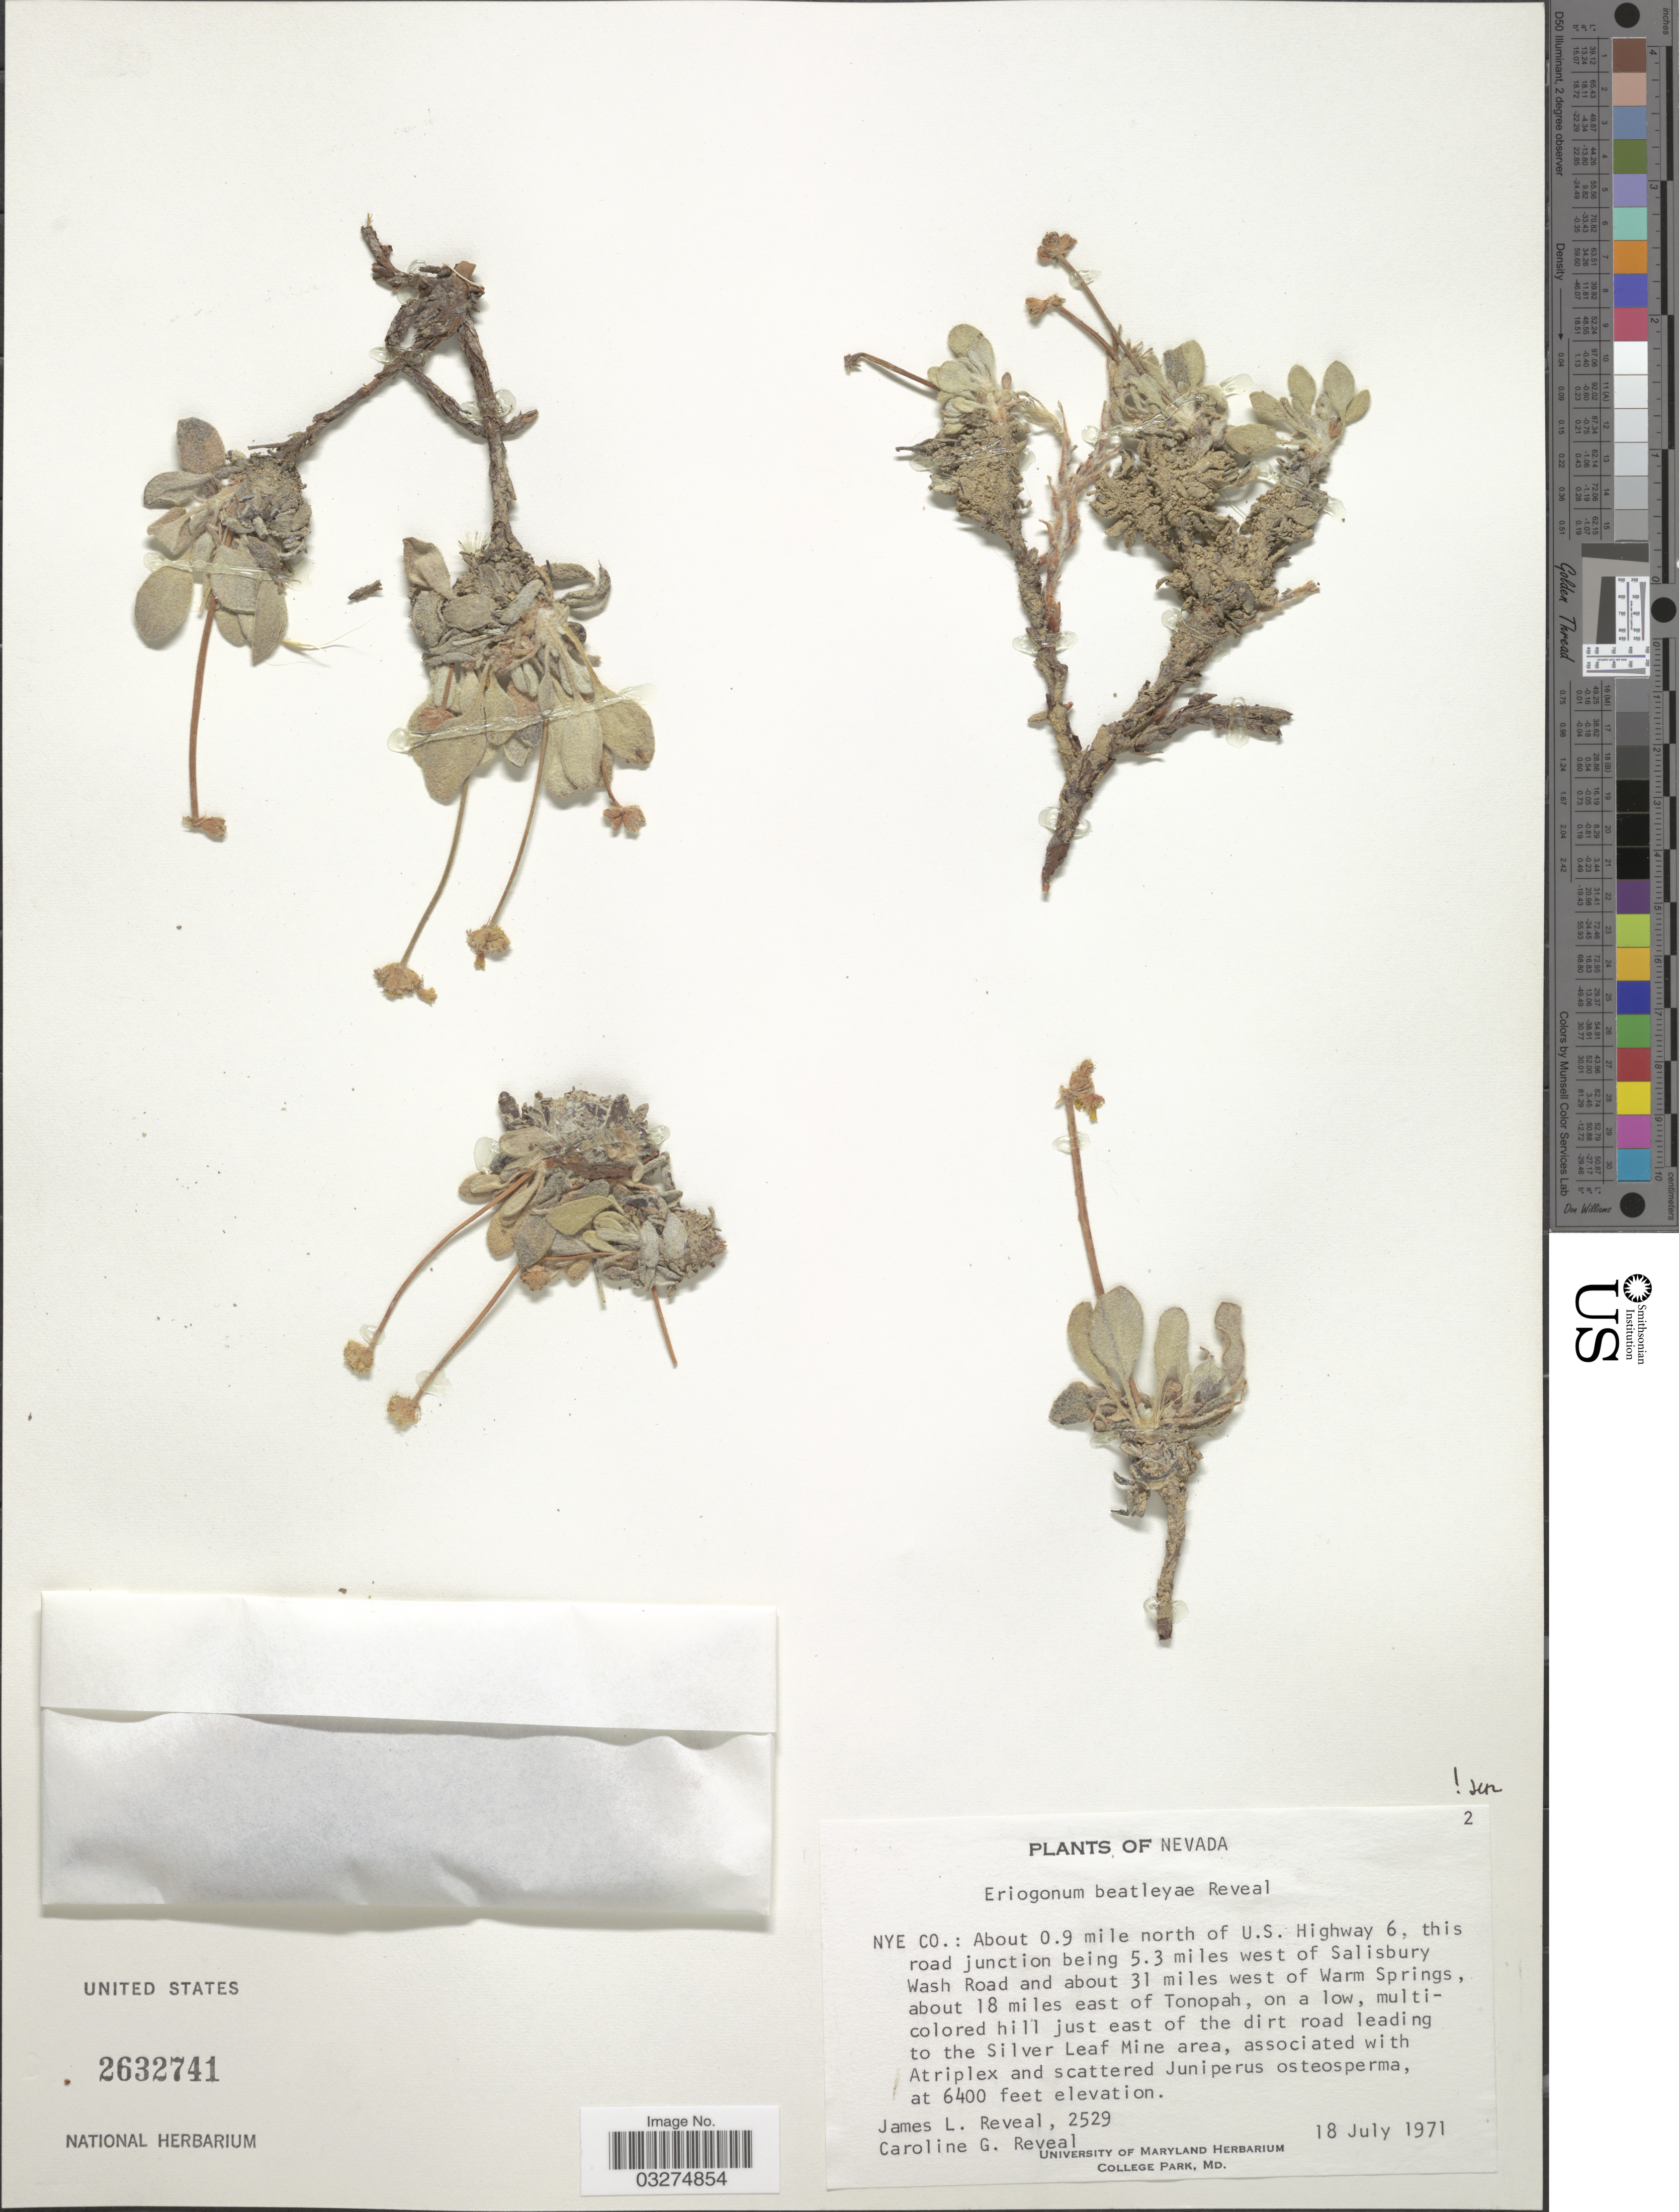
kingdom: Plantae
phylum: Tracheophyta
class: Magnoliopsida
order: Caryophyllales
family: Polygonaceae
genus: Eriogonum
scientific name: Eriogonum beatleyae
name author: Reveal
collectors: J. L. Reveal & C. G. Reveal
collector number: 2529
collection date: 1971-07-18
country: United States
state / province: Nevada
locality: Nye Co.: About 0.9 mile north of U.S. Highway 6, this road junction being 5.3 miles west of Salisbury Wash Road and about 31 miles west of Warm Springs, about 18 miles east of Tonopah, on a low, multi-colored hill just east of the dirt road leading to the Silver Lead Mine area.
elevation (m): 1951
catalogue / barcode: US 2632741